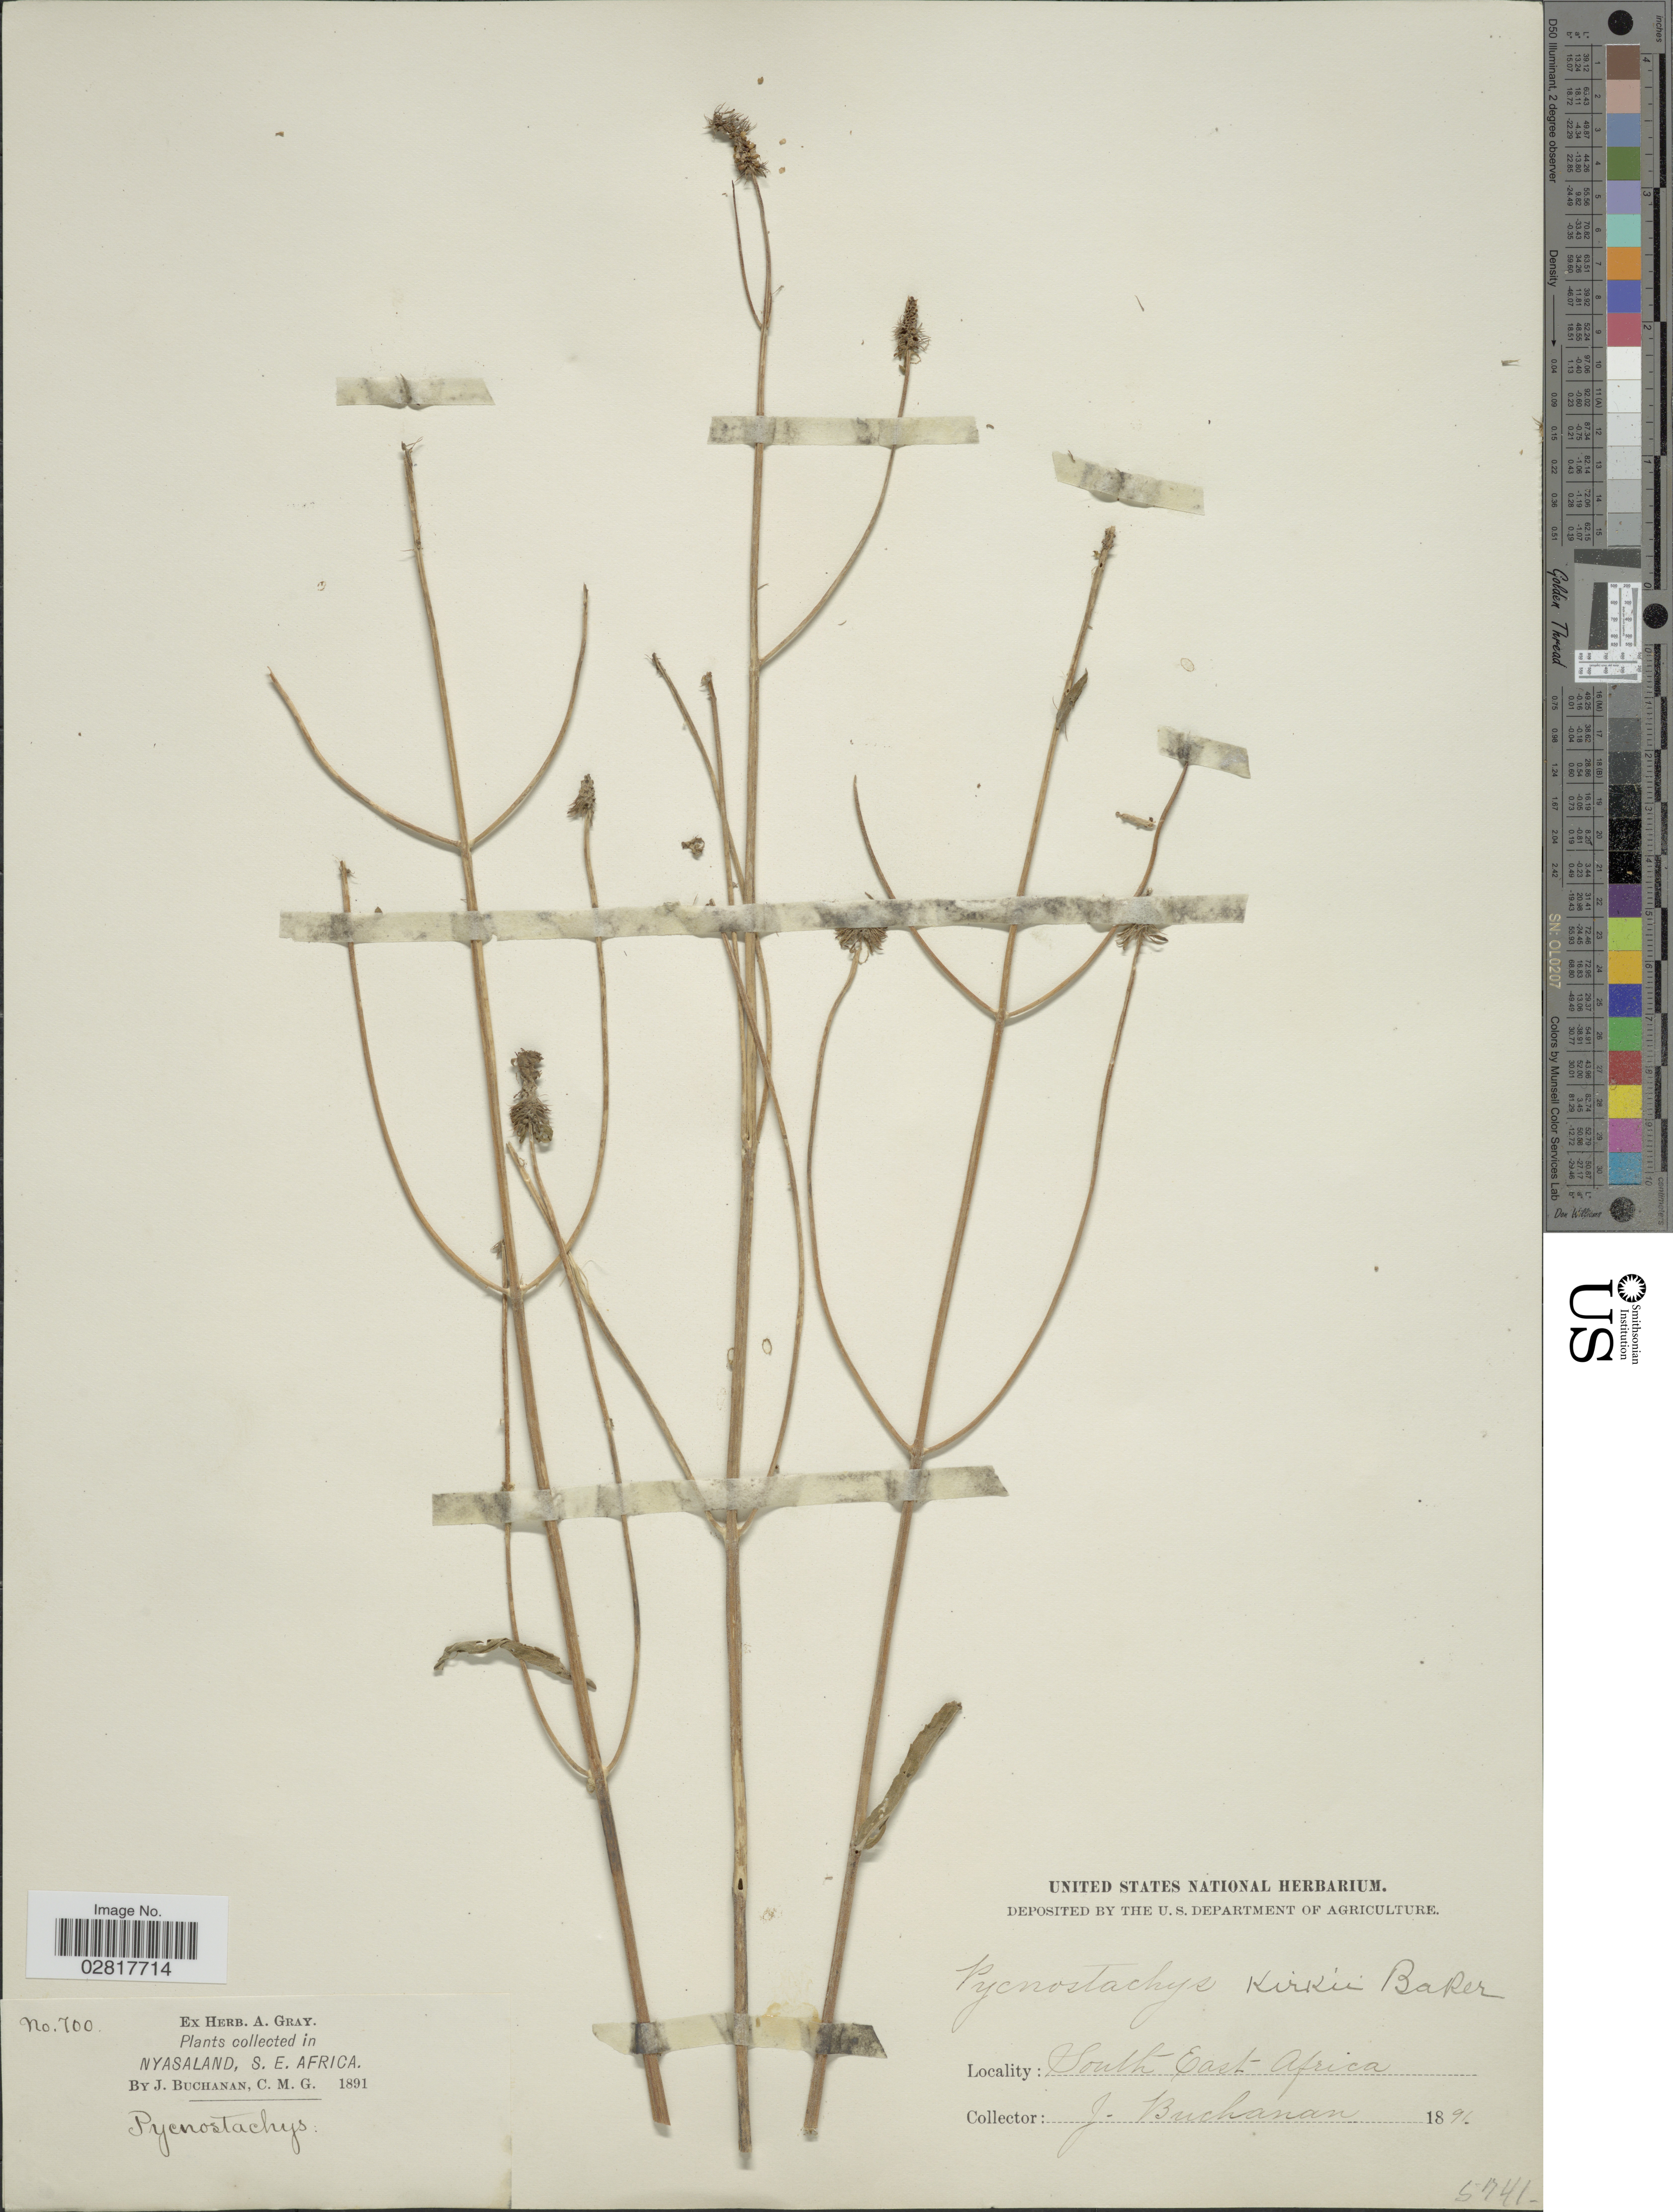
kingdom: Plantae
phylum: Tracheophyta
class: Magnoliopsida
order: Lamiales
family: Lamiaceae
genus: Pycnostachys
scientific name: Pycnostachys kirkii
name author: Baker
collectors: J. Buchanan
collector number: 700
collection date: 1891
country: Malawi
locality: Nyasaland, S. E. Africa.